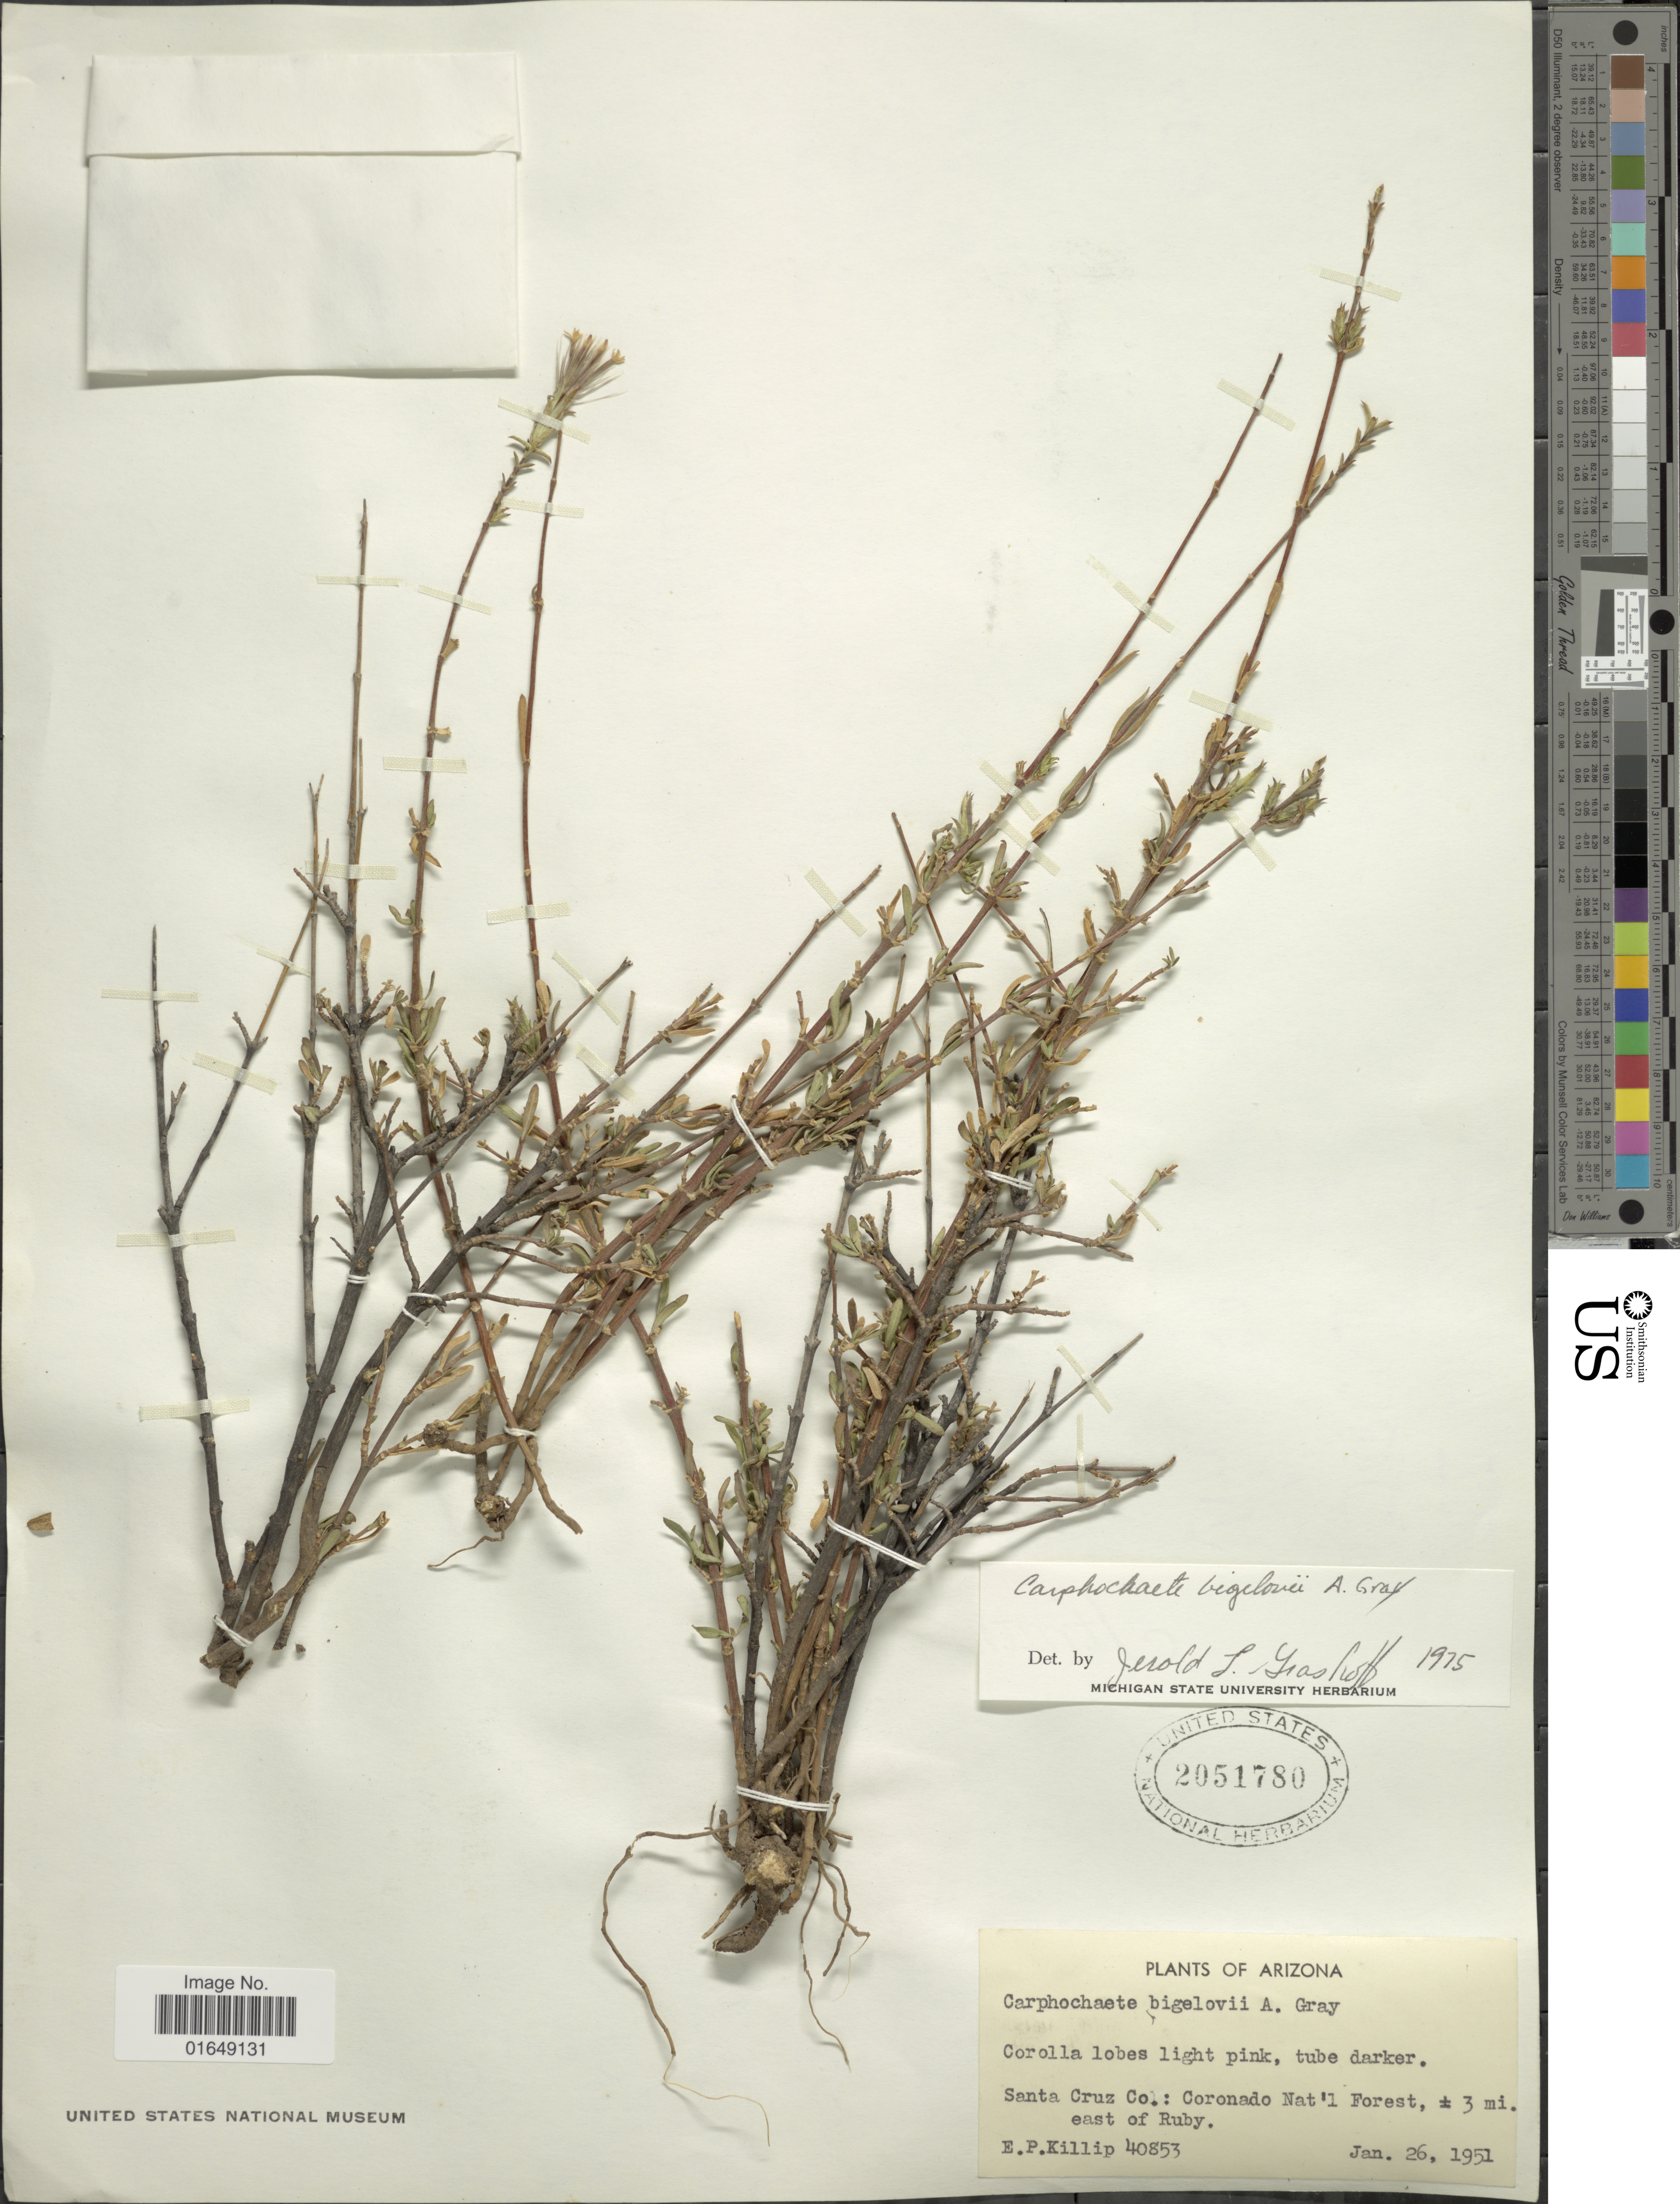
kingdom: Plantae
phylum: Tracheophyta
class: Magnoliopsida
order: Asterales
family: Asteraceae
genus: Carphochaete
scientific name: Carphochaete bigelovii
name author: A. Gray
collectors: E. P. Killip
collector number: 40853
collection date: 1951-01-26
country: United States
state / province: Arizona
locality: Santa Cruz Co.: Coronado Nat'l Forest, ca. 3 mi. east of Ruby.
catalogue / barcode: US 2051780